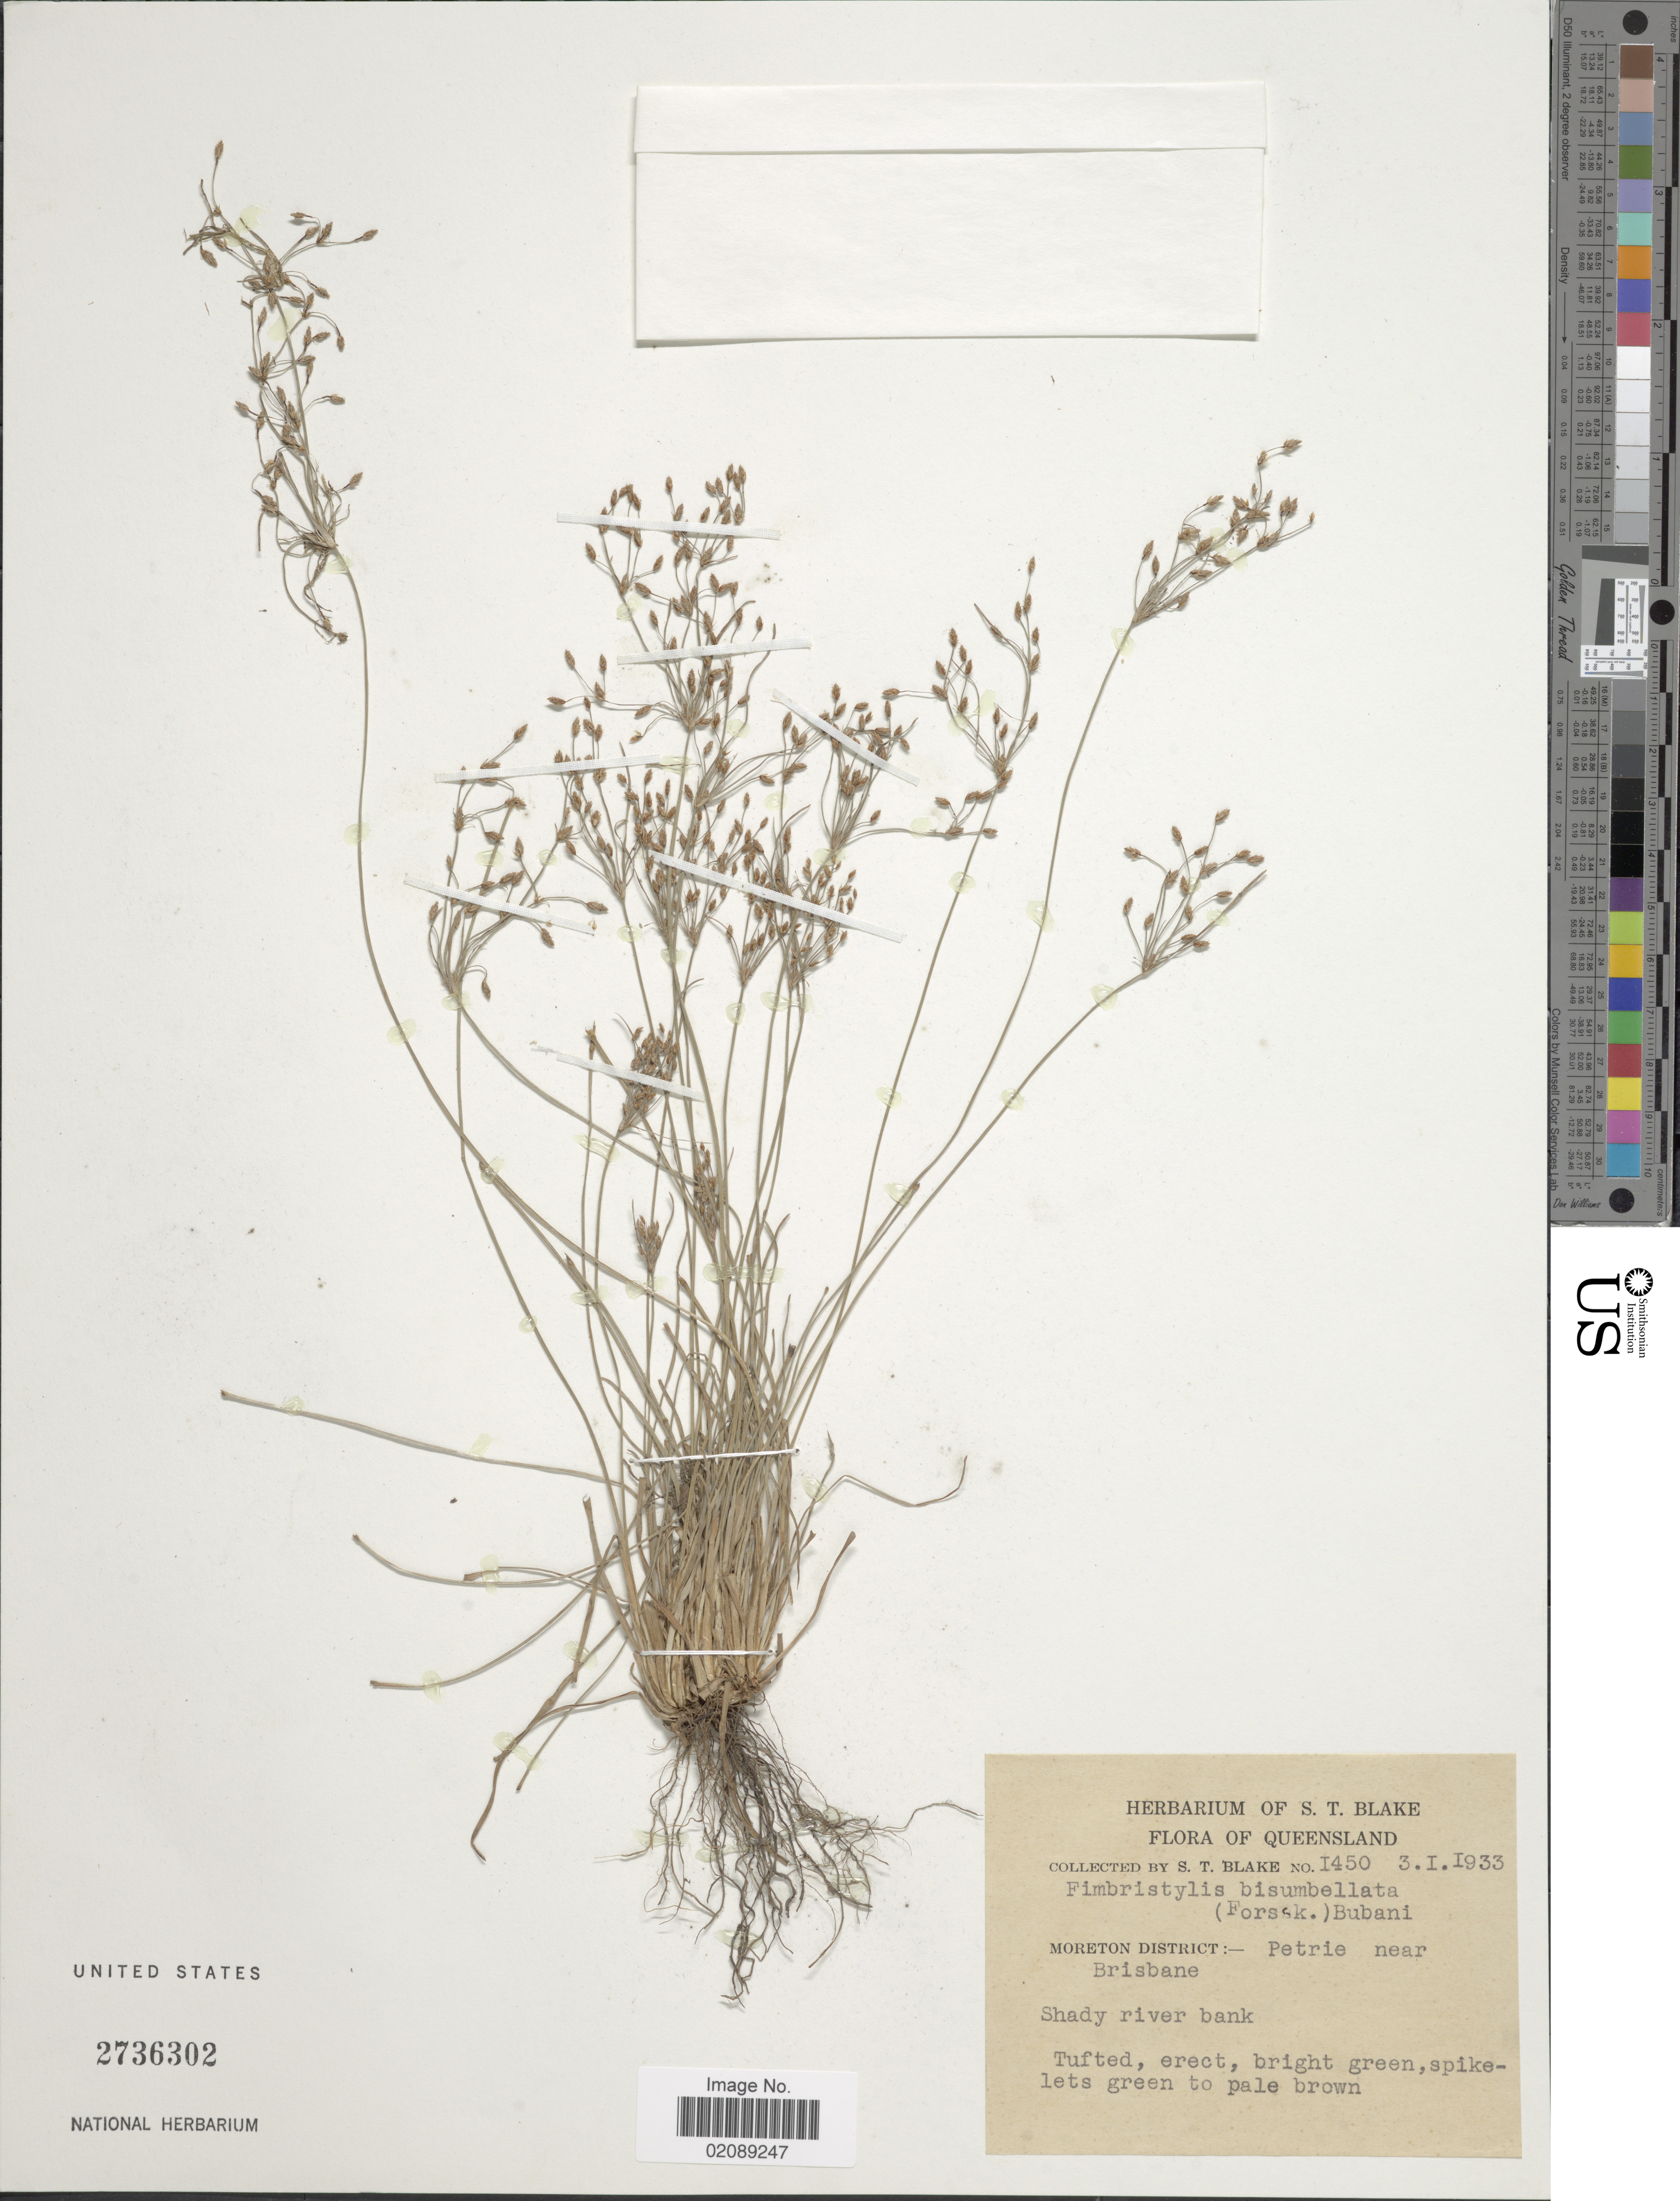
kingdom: Plantae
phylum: Tracheophyta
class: Liliopsida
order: Poales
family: Cyperaceae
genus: Fimbristylis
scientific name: Fimbristylis bisumbellata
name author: (Forssk.) Bubani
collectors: S. T. Blake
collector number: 1450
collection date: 1933-01-03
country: Australia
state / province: Queensland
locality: Moreton District: - Petrie near Brisbane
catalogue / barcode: US 2736302